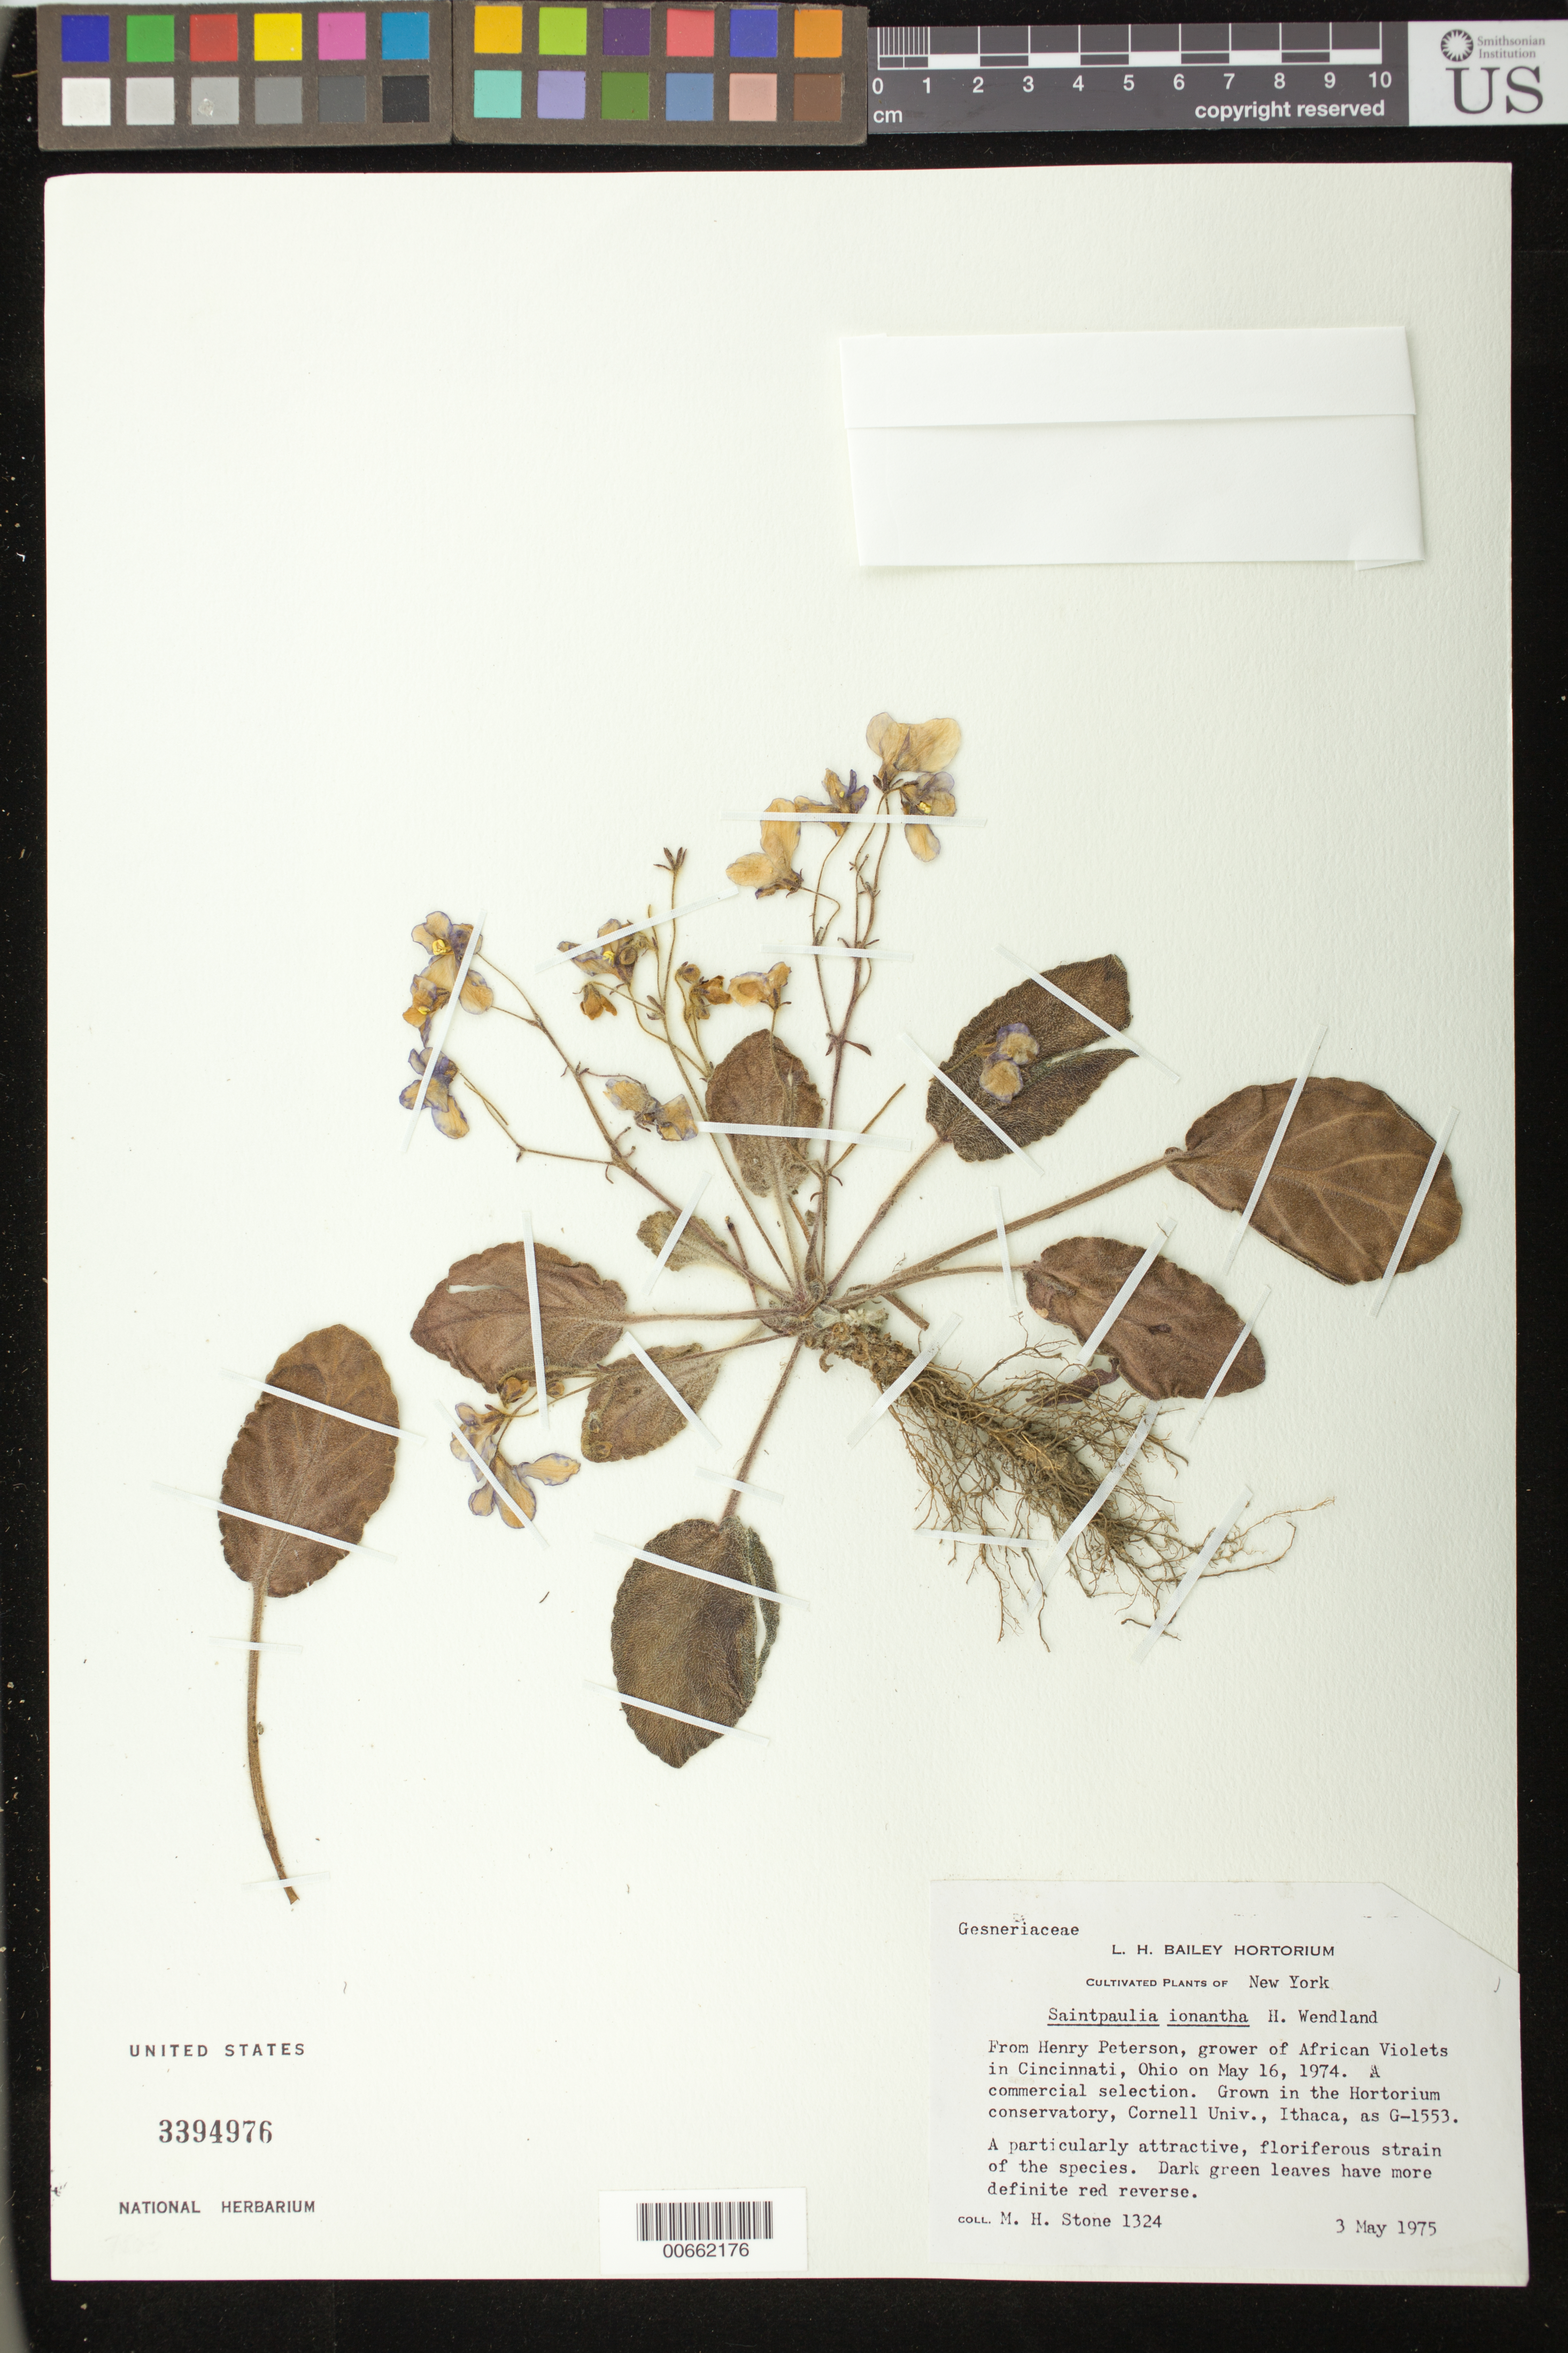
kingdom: Plantae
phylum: Tracheophyta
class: Magnoliopsida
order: Lamiales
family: Gesneriaceae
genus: Streptocarpus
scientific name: Streptocarpus ionanthus subsp. ionanthus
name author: (H. Wendl.) Christenh.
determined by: Skog, Laurence E.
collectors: M. Stone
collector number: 1324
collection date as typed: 03 May 1975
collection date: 1975-05-03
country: United States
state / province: New York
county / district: Tompkins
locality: Hortorium Conservatory, Cornell University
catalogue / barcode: US 3394976